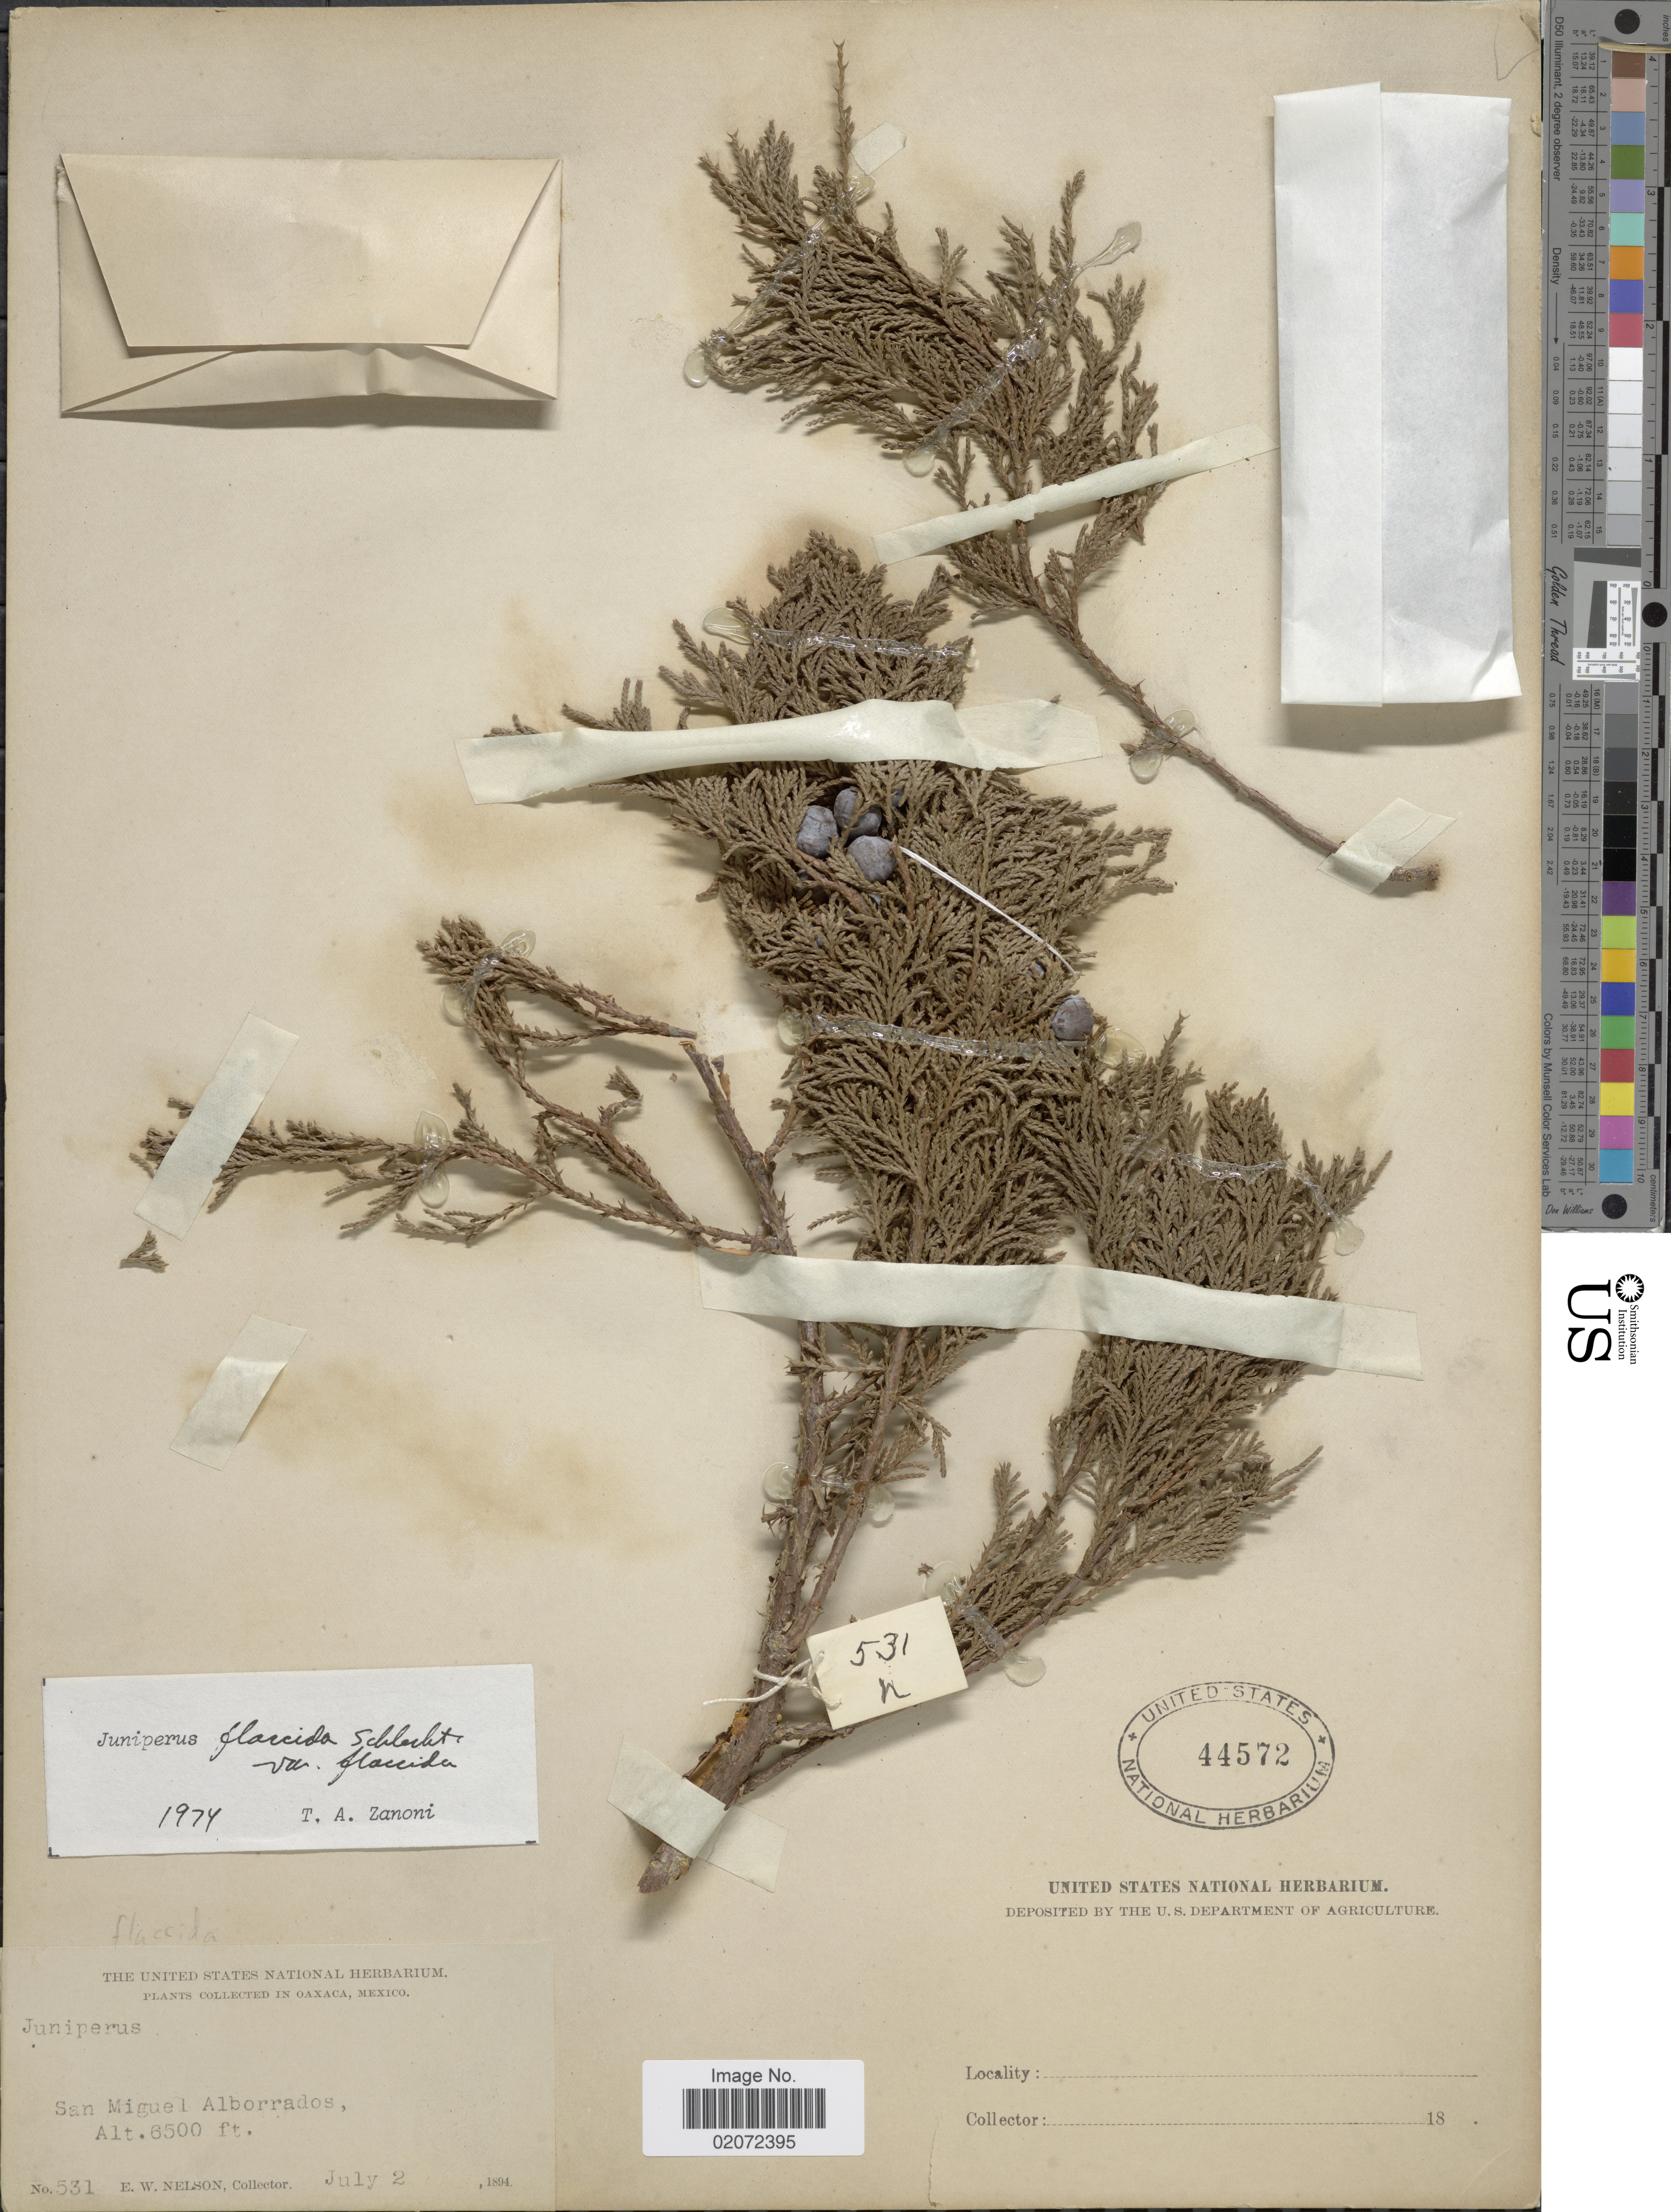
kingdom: Plantae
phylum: Tracheophyta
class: Pinopsida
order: Pinales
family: Cupressaceae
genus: Juniperus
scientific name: Juniperus flaccida var. flaccida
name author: Schltdl.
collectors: E. W. Nelson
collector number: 531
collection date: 1894-07-02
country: Mexico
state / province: Oaxaca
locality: San Miguel Alborrados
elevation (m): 1981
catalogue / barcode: US 44572